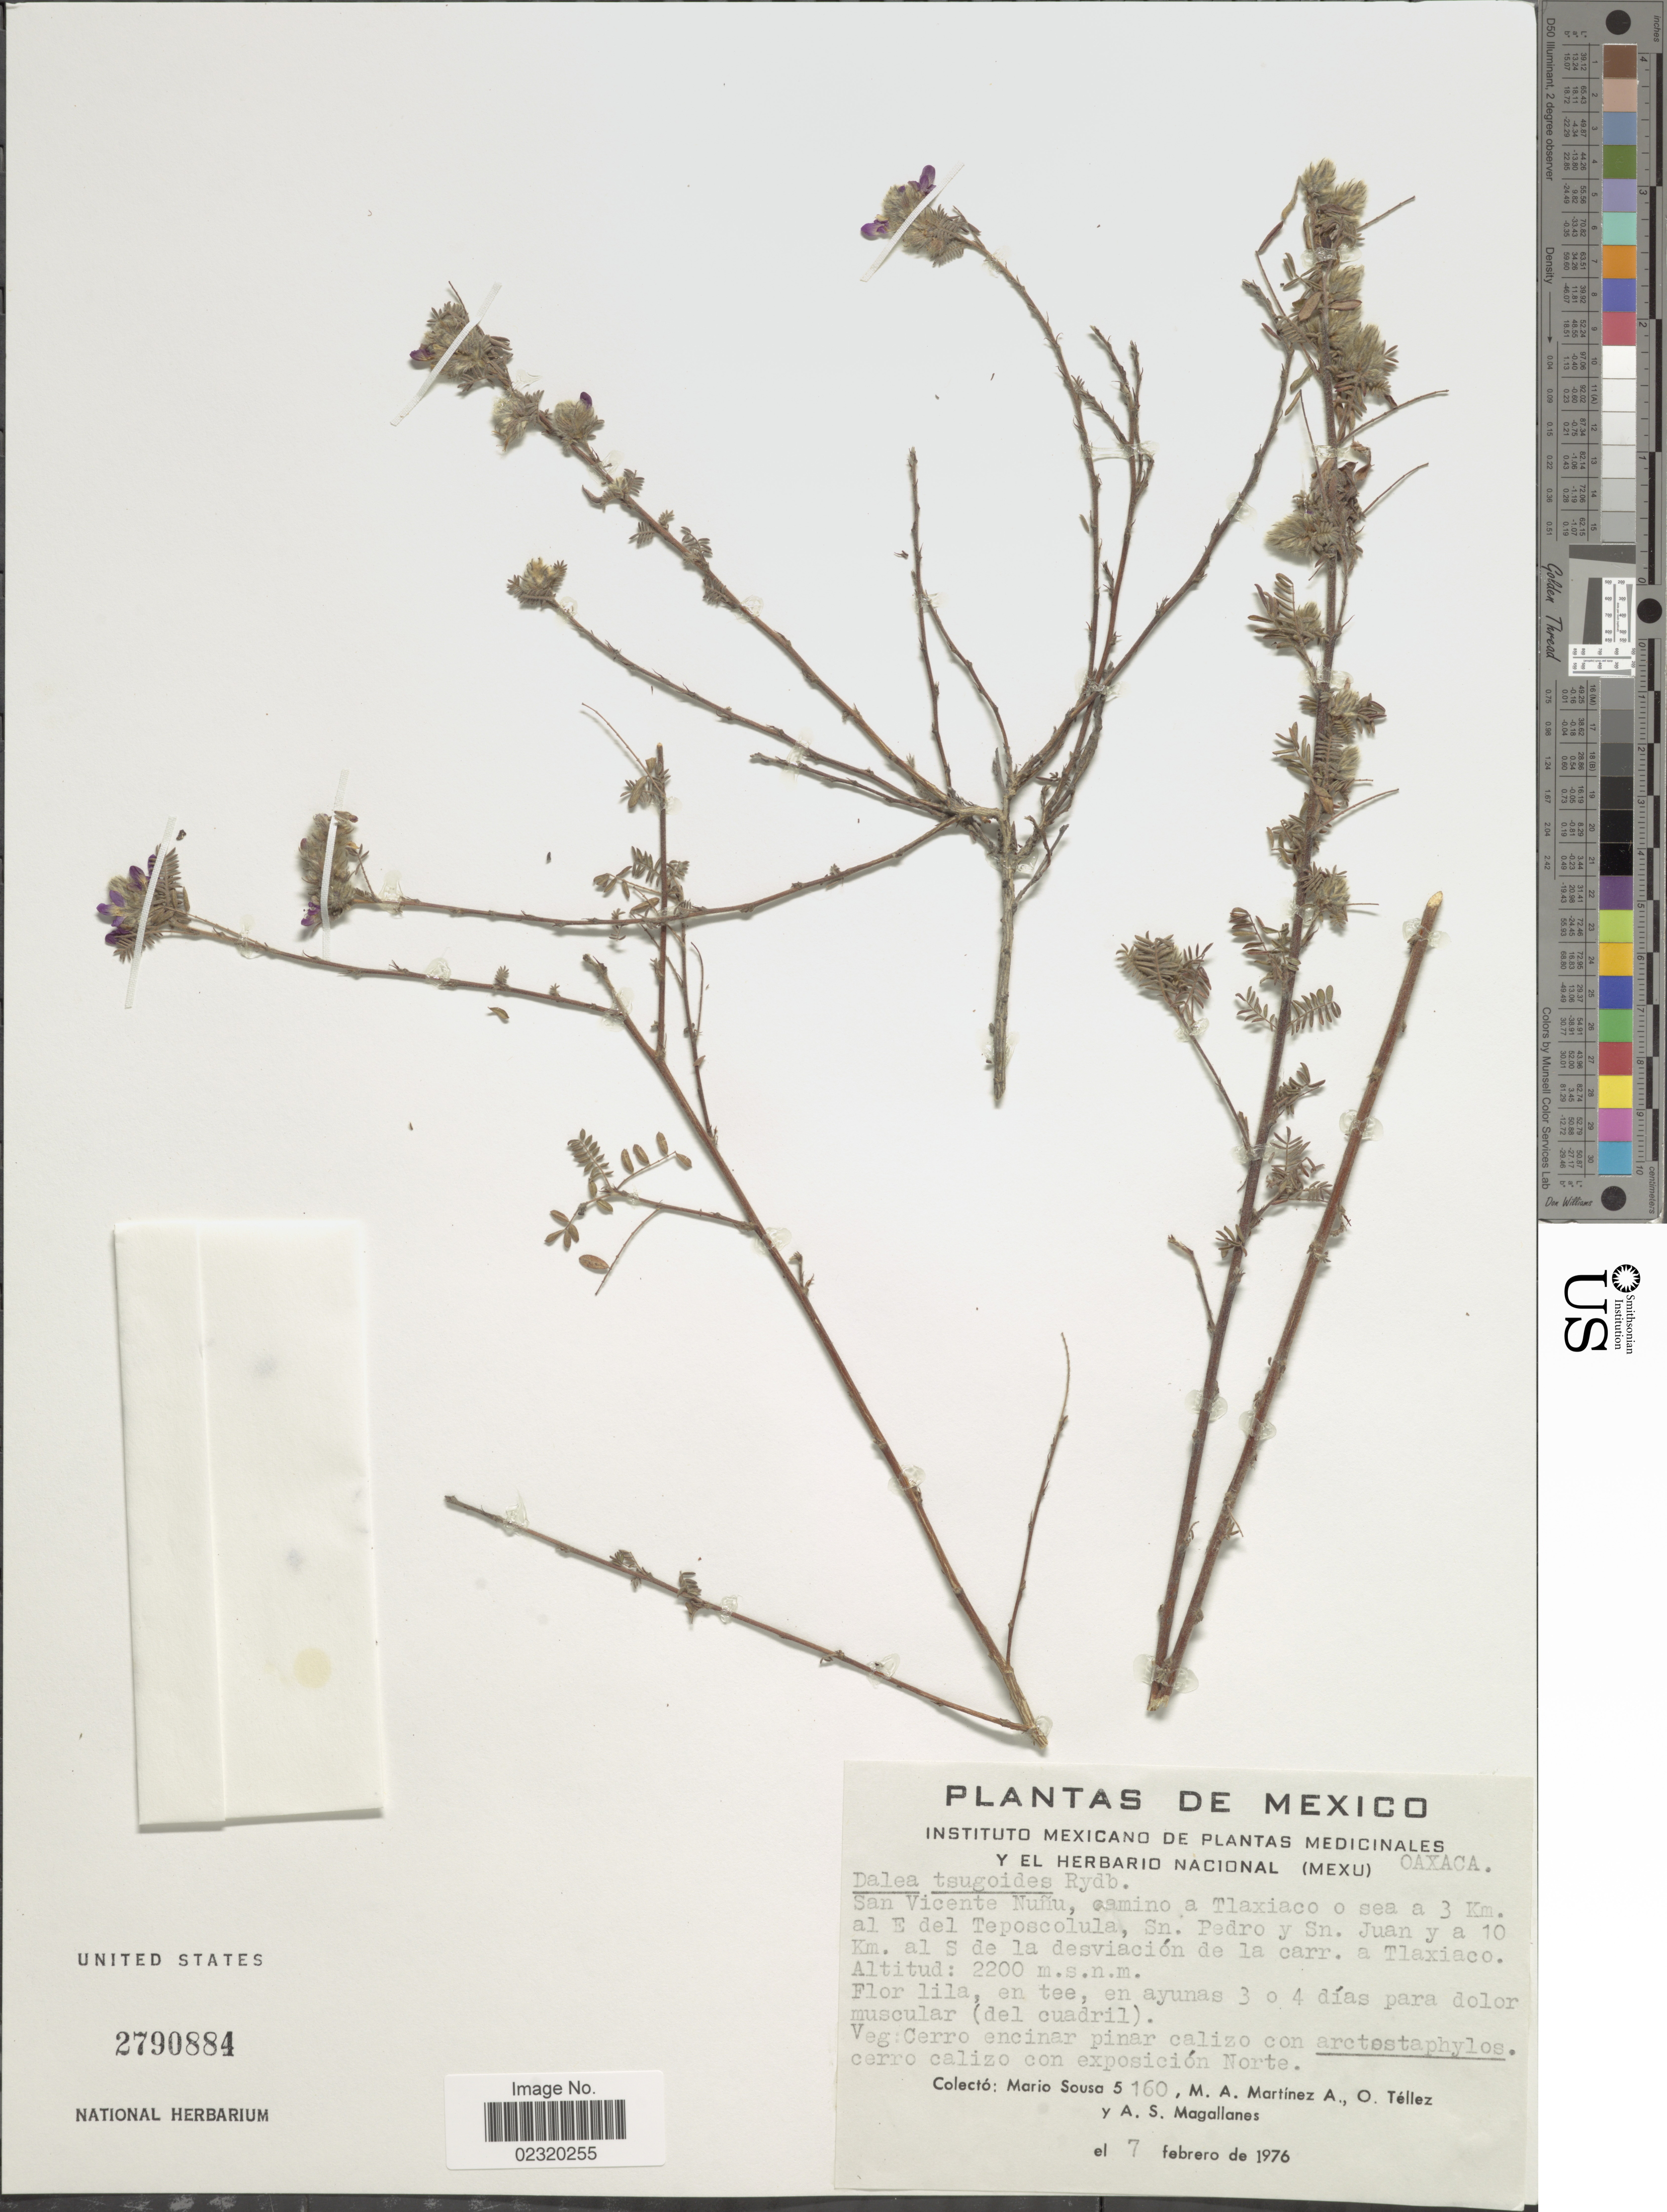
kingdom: Plantae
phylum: Tracheophyta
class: Magnoliopsida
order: Fabales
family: Fabaceae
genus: Dalea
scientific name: Dalea versicolor var. versicolor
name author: Zucc.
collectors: M. Sousa S., M. A. Martínez Alfaro, O. Tellez & A. Magallanes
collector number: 5160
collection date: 1976-02-07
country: Mexico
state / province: Oaxaca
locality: San Vicente Nuñu, camino a Tlaxiaco o sea a 3 Km al E del Teposcolula, Sn. Pedro y Sn. Juan y a 10 Km. al S de la desviación de la carr. a Tlaxiaco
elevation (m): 2200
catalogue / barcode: US 2790884